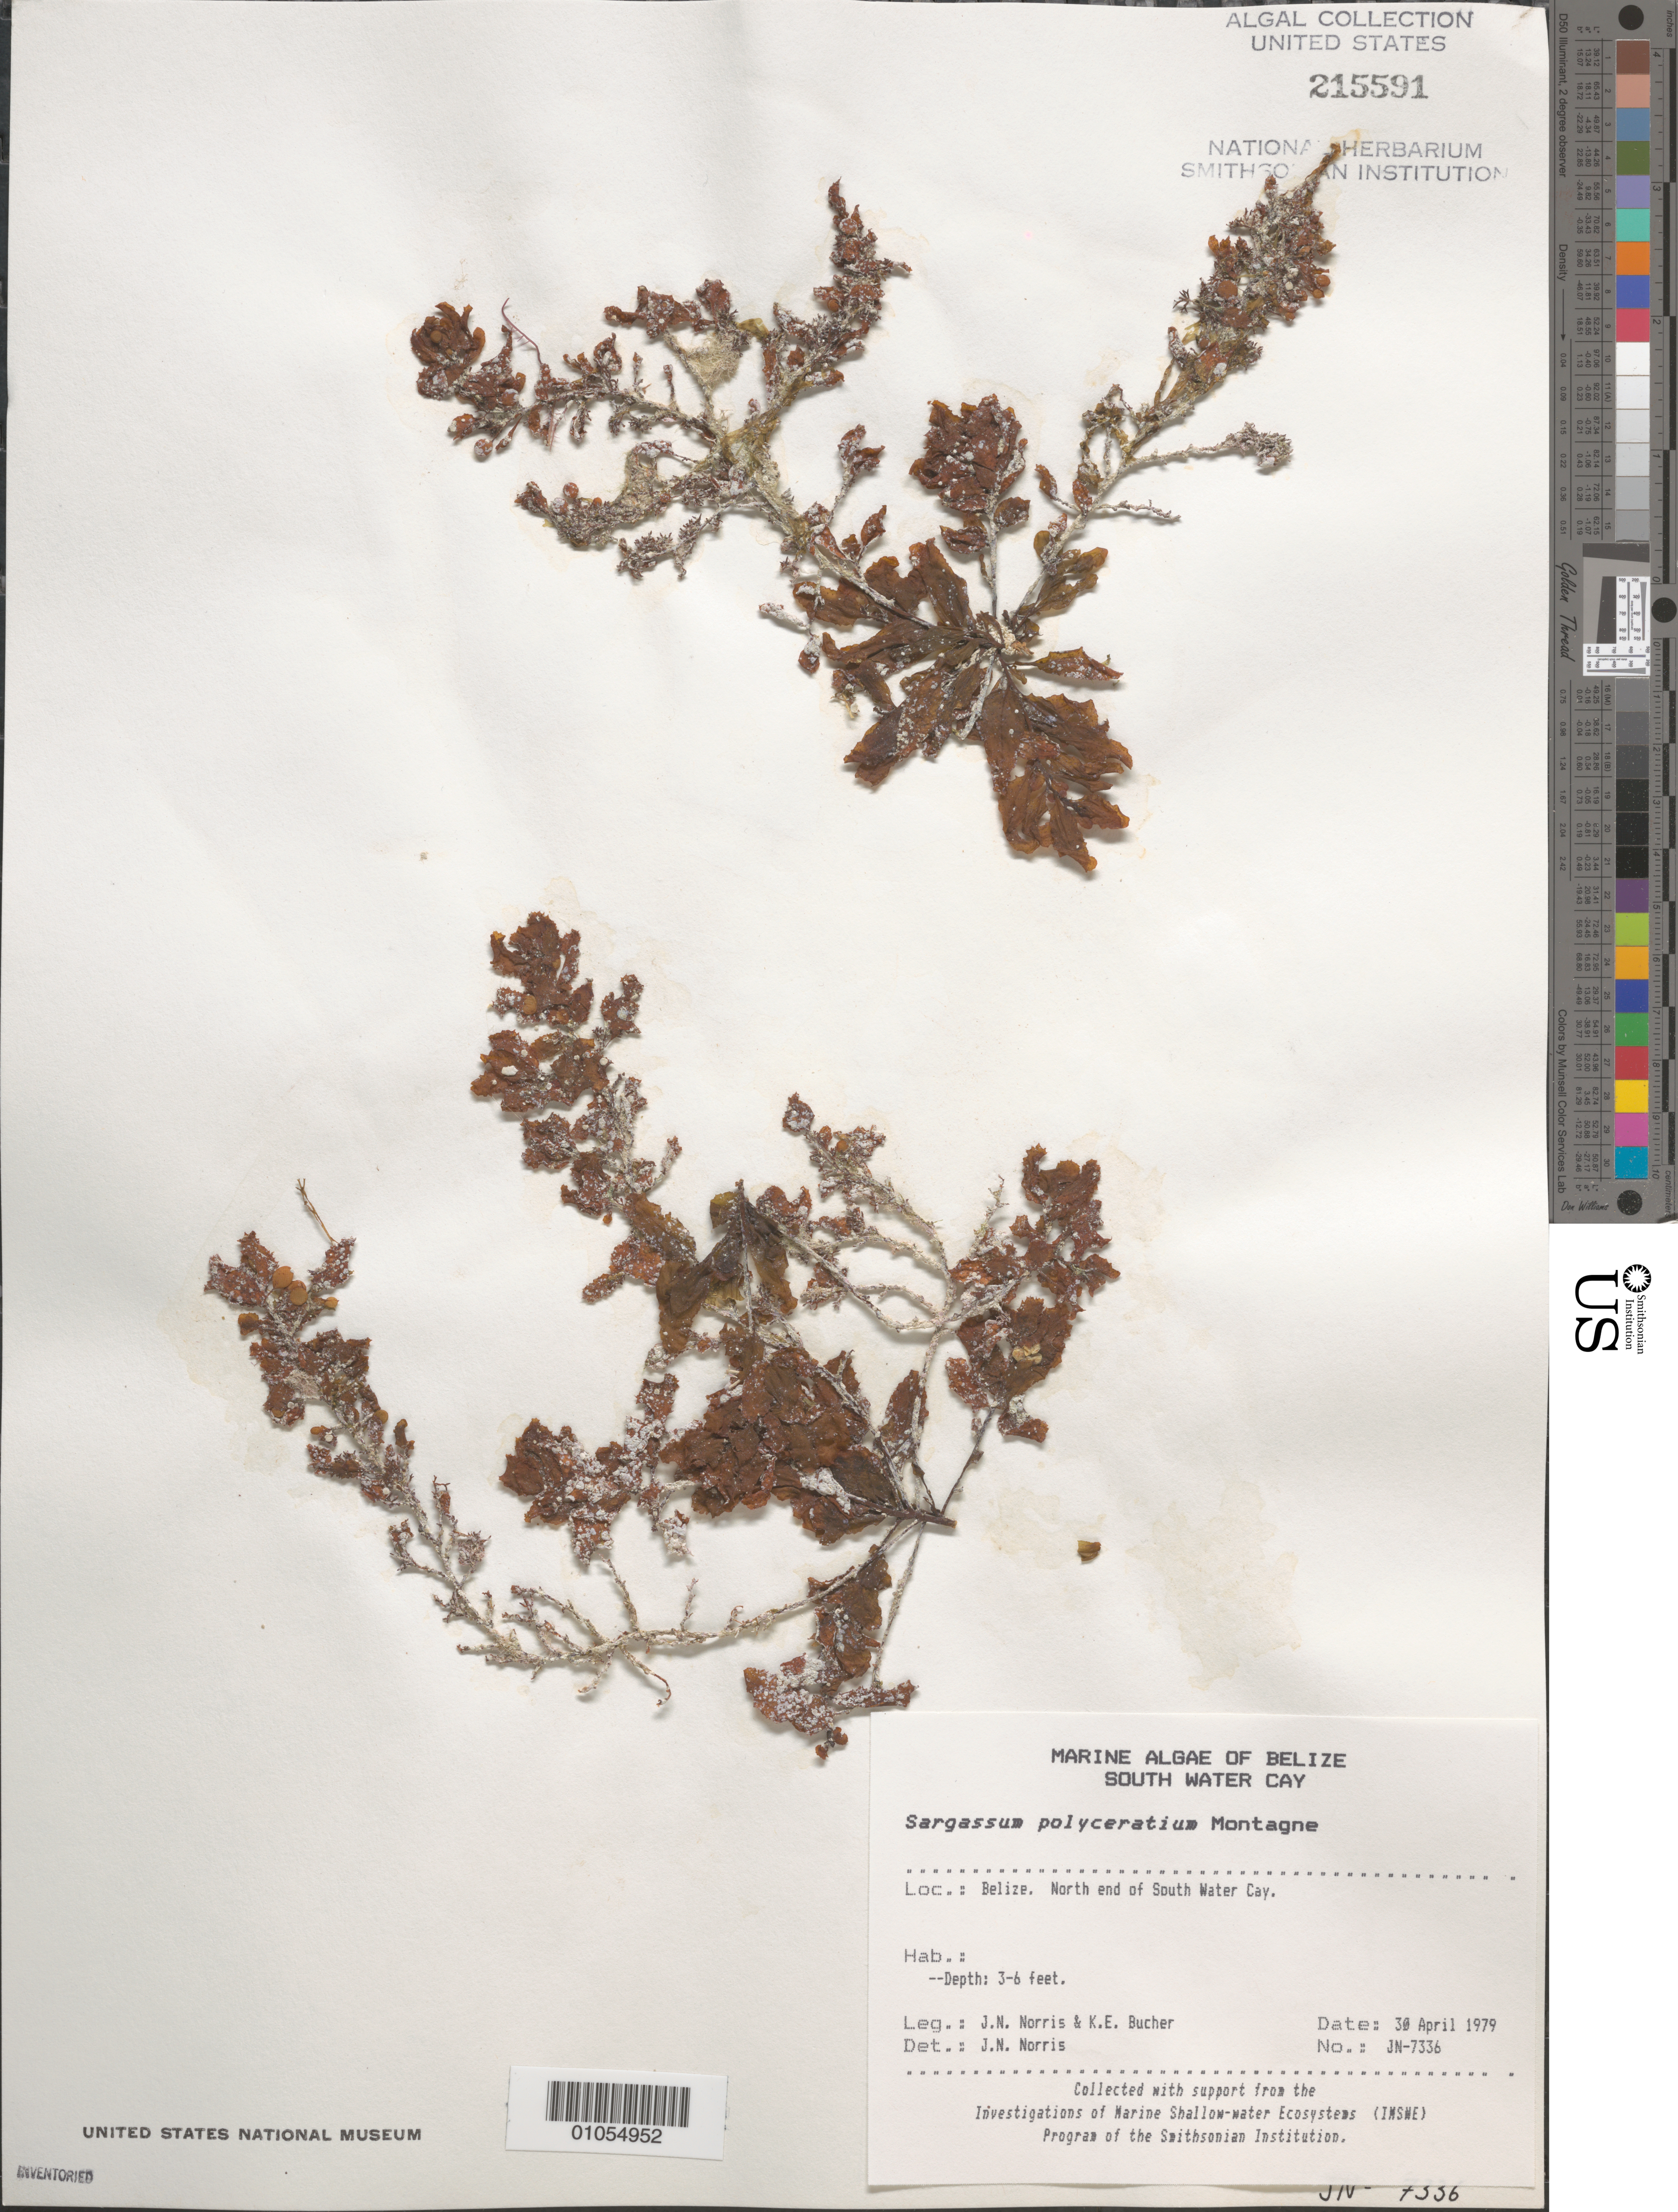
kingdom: Chromista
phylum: Ochrophyta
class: Phaeophyceae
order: Fucales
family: Sargassaceae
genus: Sargassum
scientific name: Sargassum polyceratium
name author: Mont.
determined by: Norris, James N.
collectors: J. N. Norris & K. E. Bucher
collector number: JN-7336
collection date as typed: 30 Apr 1979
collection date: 1979-04-30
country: Belize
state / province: Stann Creek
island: South Water Cay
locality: North end of the cay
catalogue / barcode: US 215591